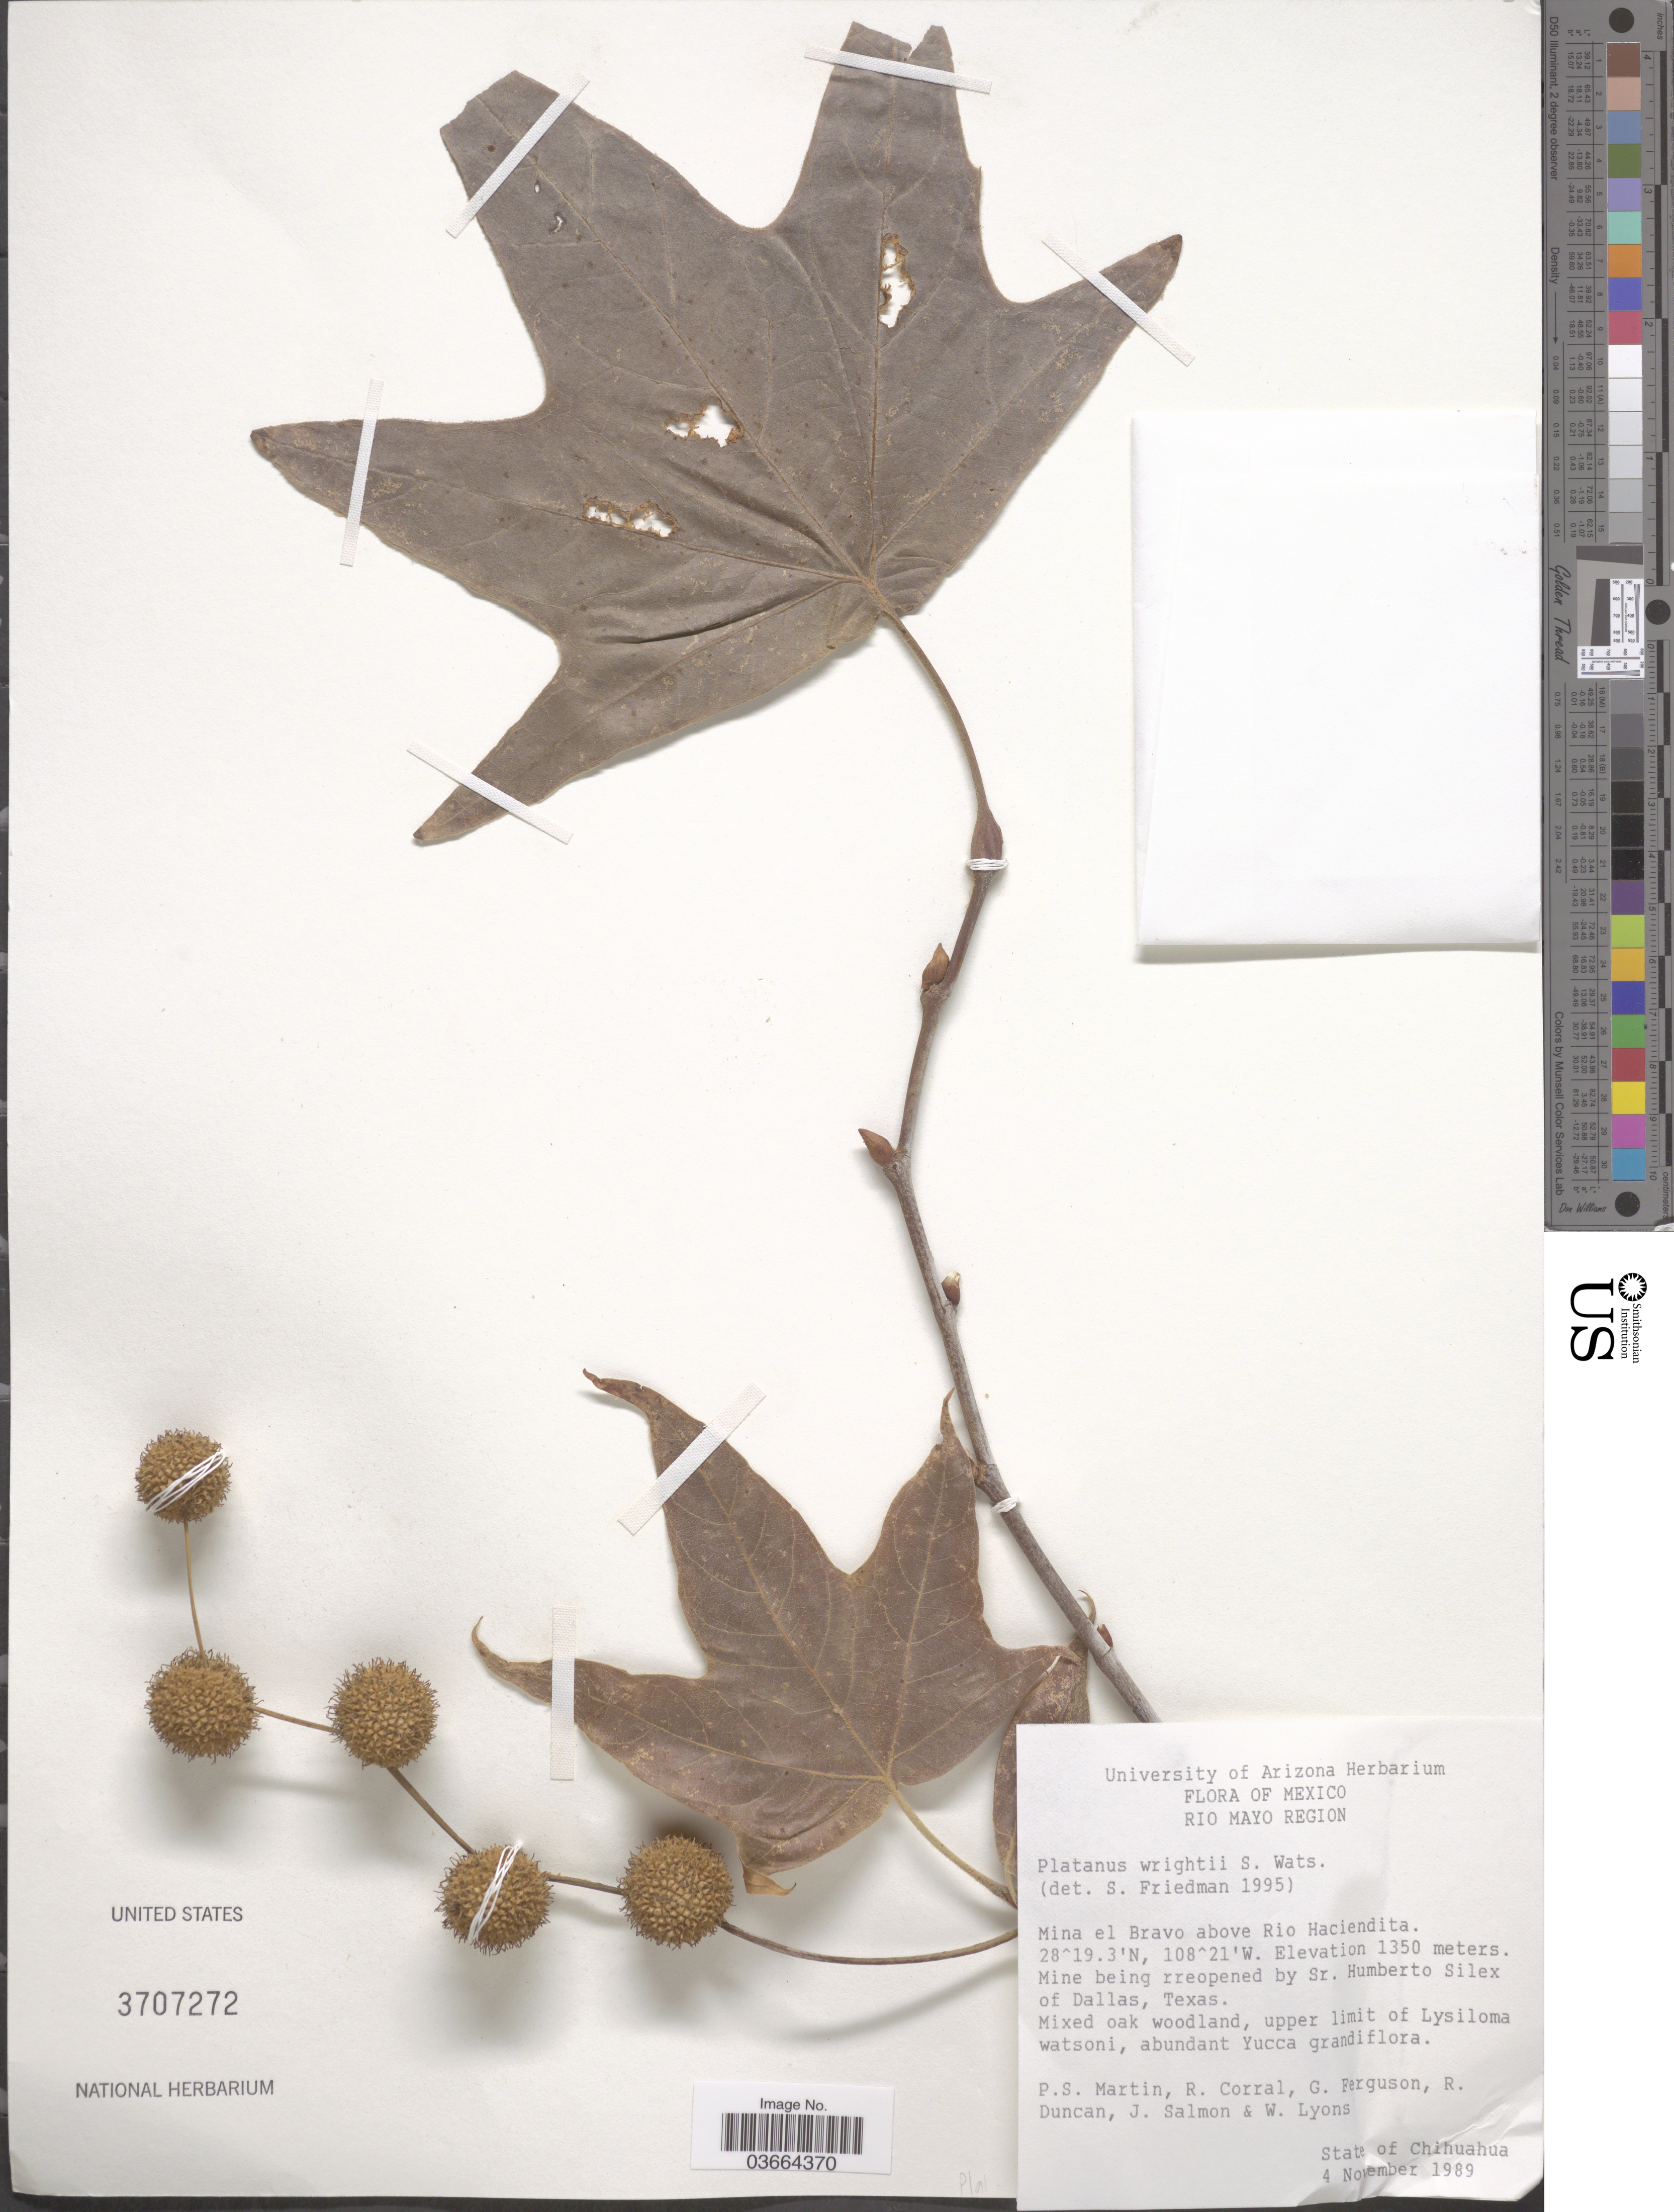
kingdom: Plantae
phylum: Tracheophyta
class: Magnoliopsida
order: Proteales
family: Platanaceae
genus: Platanus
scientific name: Platanus wrightii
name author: S. Watson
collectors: P. S. Martin, R. Corral, G. Ferguson, R. Duncan & et al.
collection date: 1989-11-04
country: Mexico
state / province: Chihuahua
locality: Rio Mayo Region. Mina el Bravo above Rio Haciendita.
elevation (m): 1350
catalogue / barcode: US 3707272